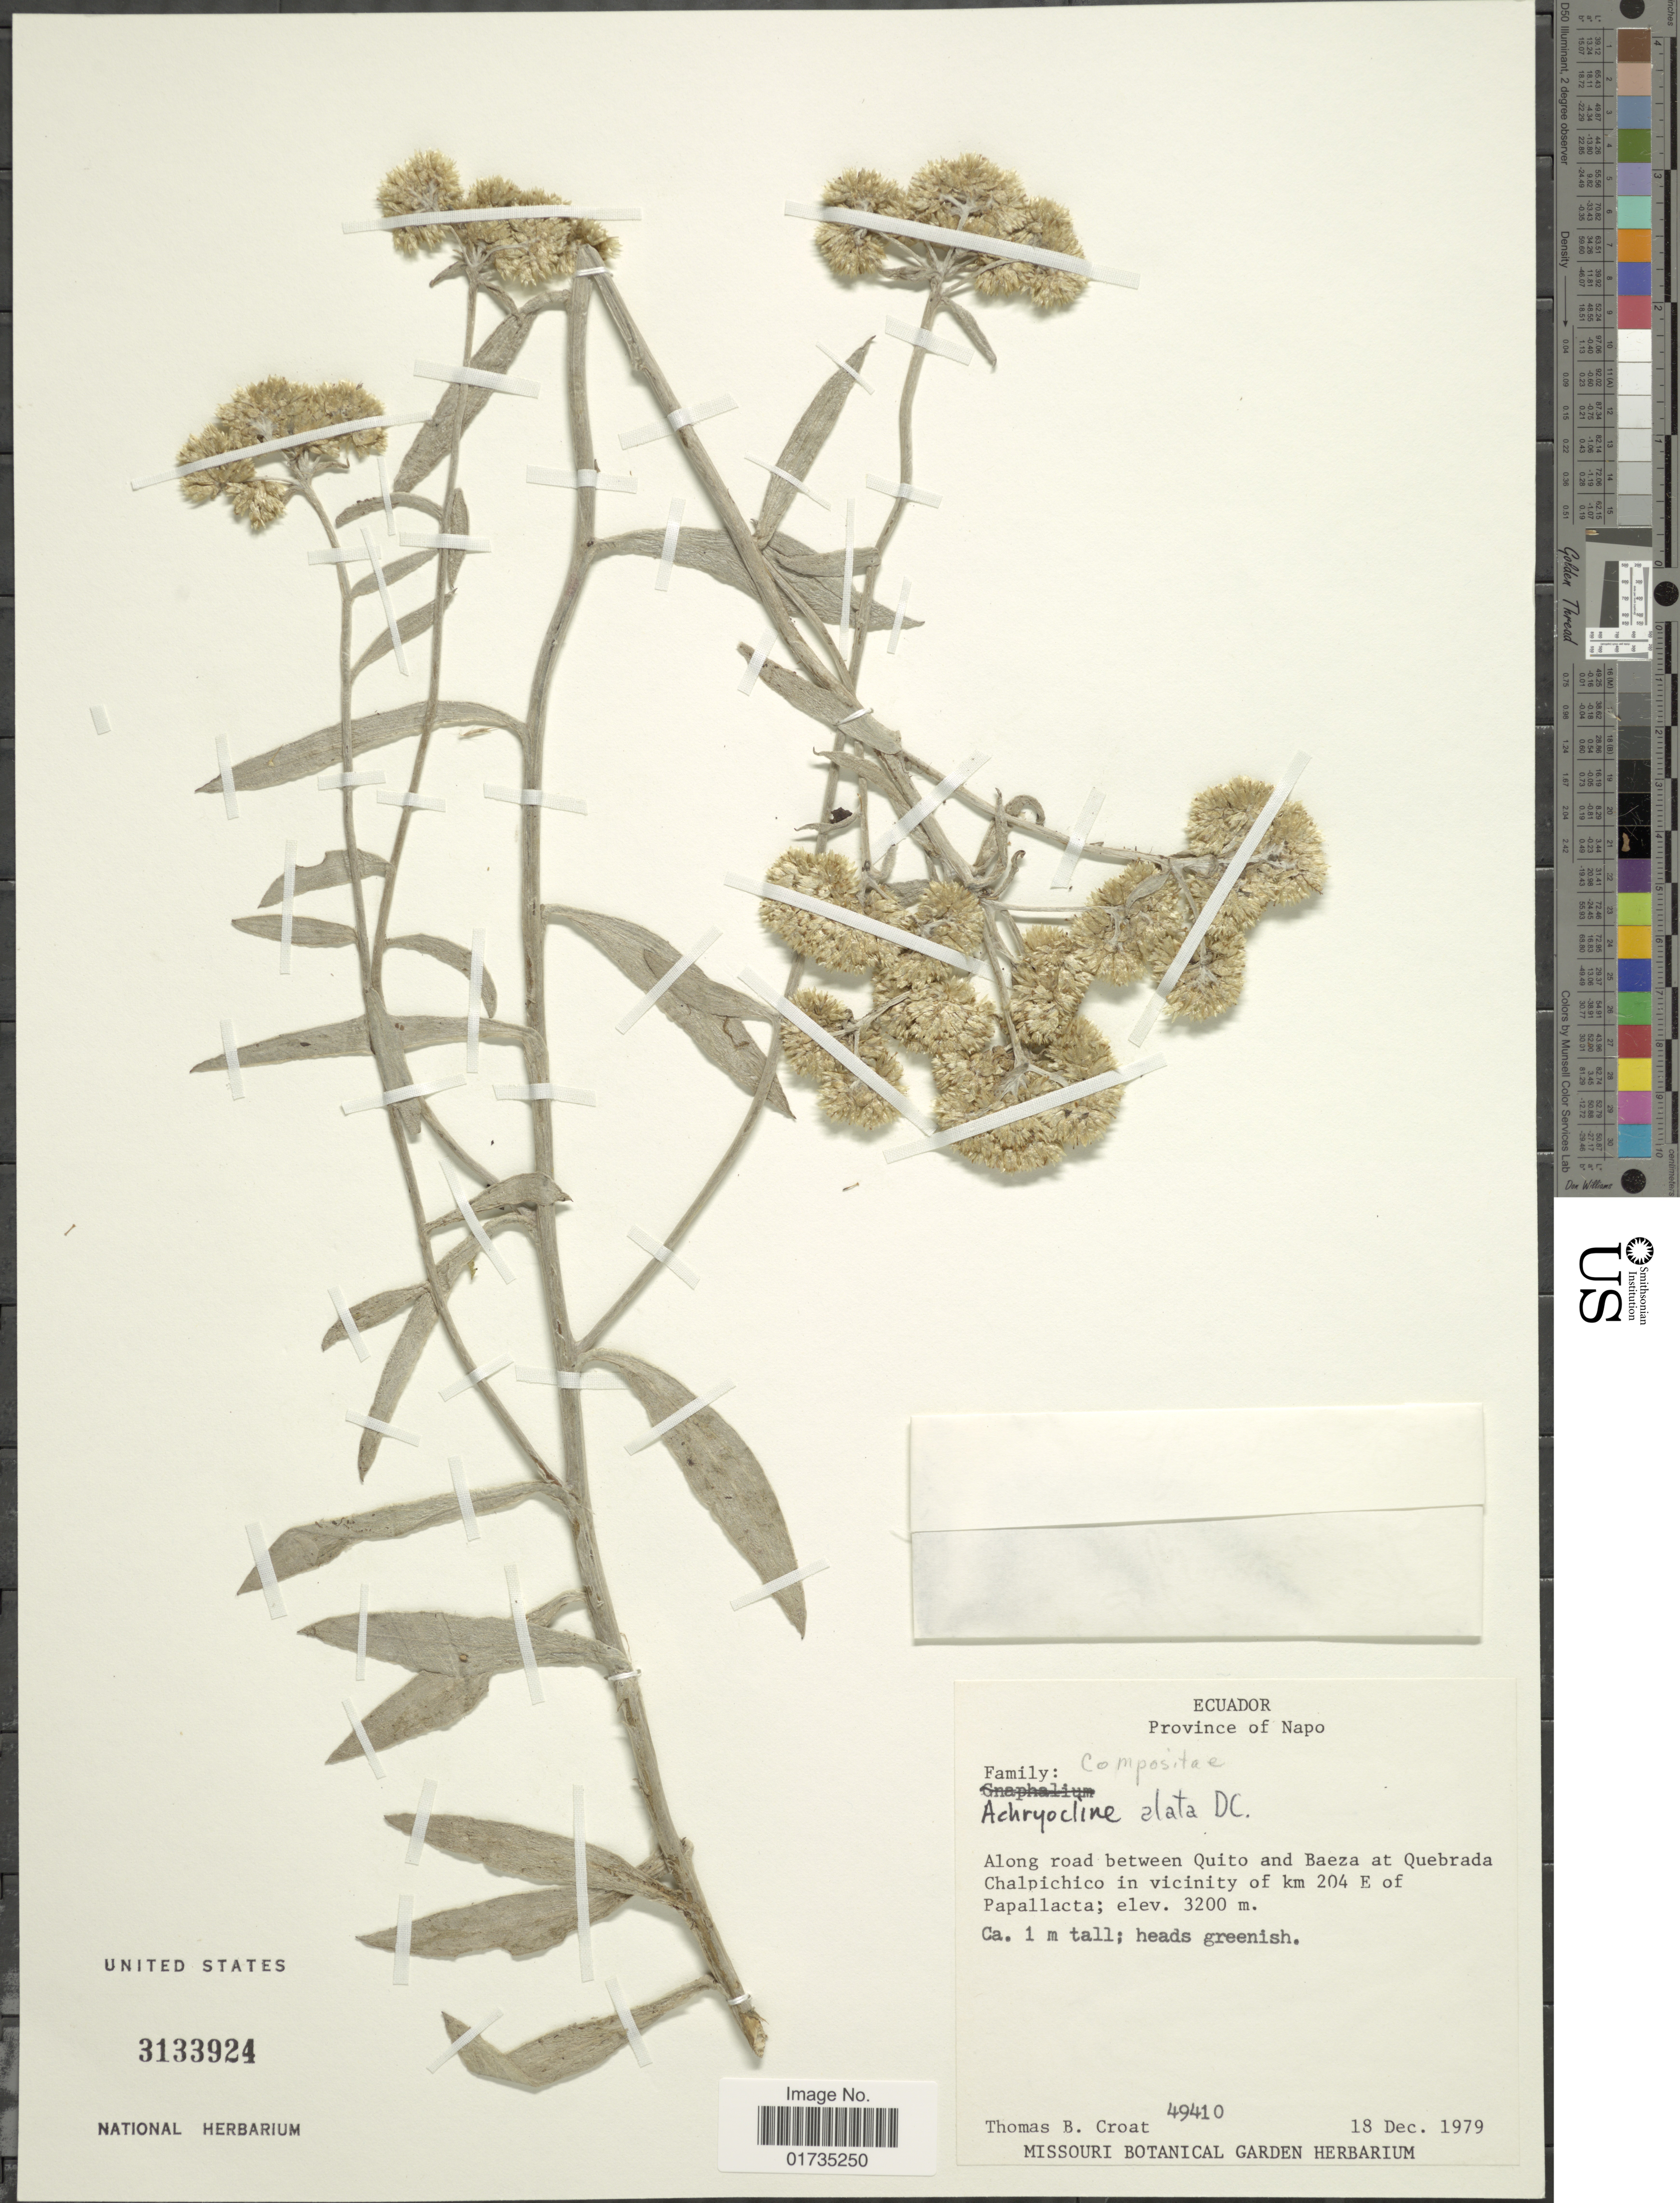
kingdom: Plantae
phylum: Tracheophyta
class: Magnoliopsida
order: Asterales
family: Asteraceae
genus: Achyrocline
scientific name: Achyrocline alata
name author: (Kunth) DC.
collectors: T. B. Croat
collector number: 49410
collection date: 1979-12-18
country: Ecuador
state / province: Napo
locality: Ecuador. Province of Napo. Along road between Quito and Baeza at Quebrada Chalpichico in vicinity of km 201 E of Papallacta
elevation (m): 3200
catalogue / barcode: US 3133924